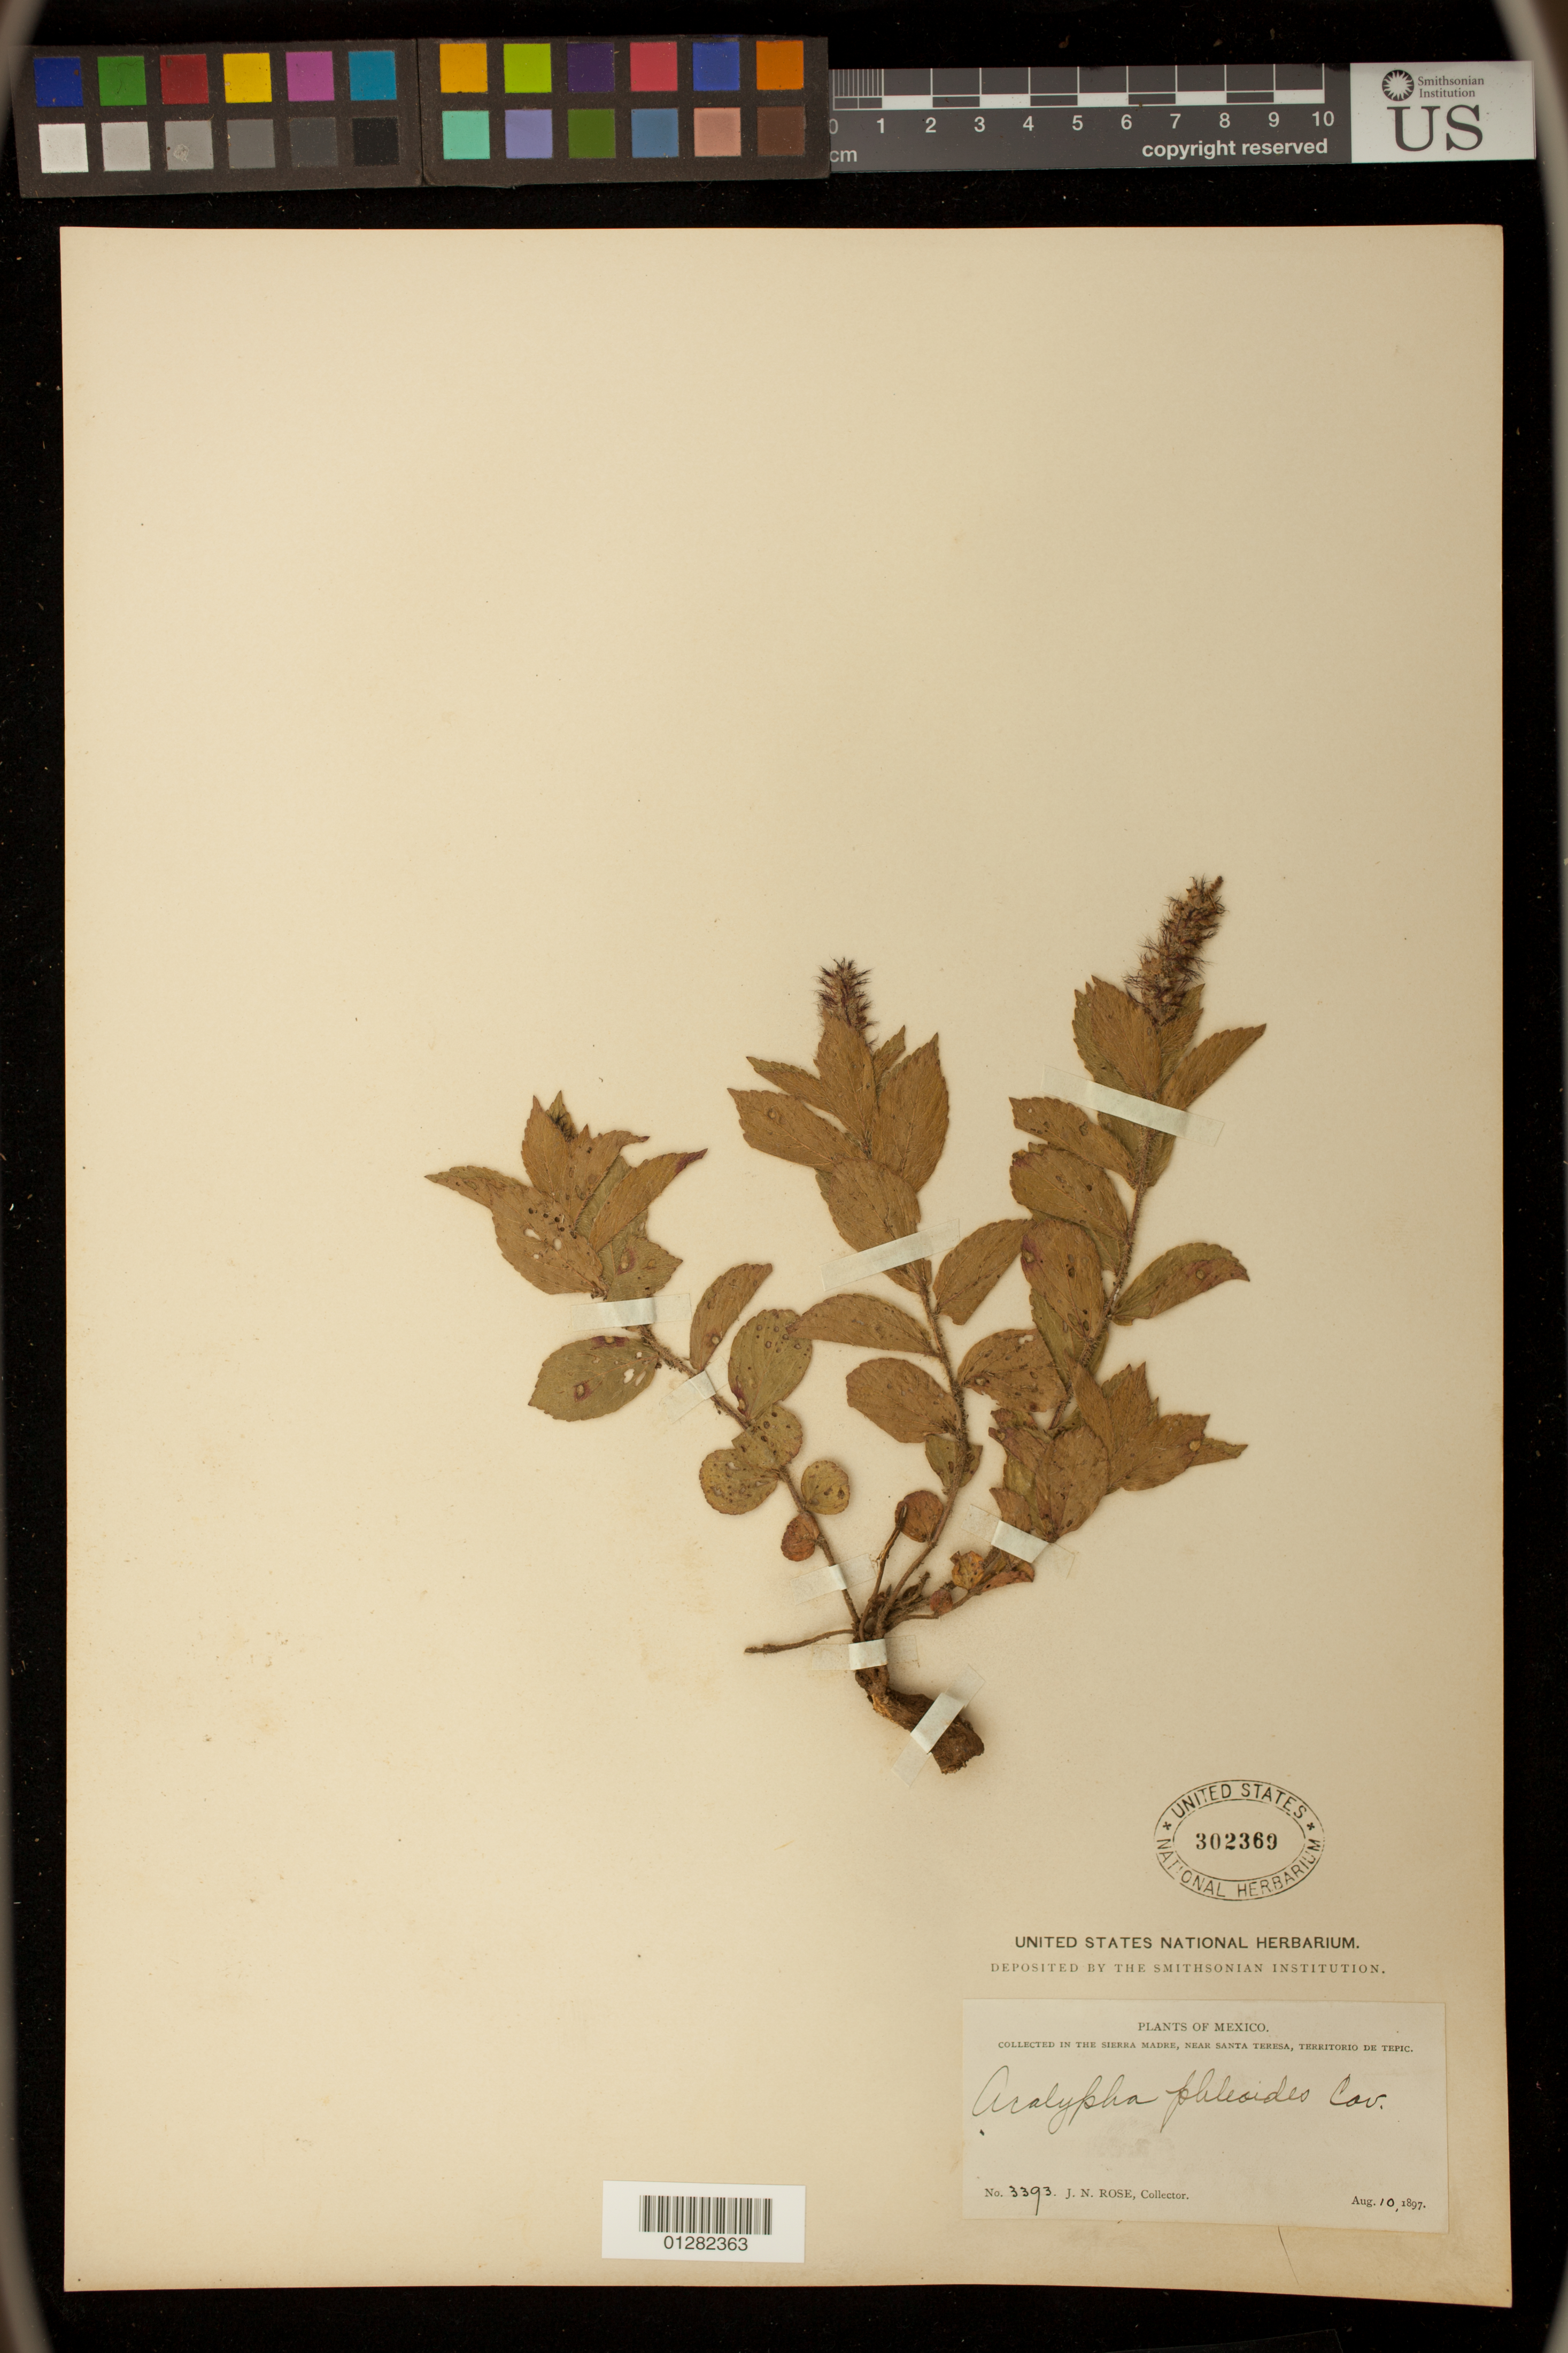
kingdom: Plantae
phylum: Tracheophyta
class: Magnoliopsida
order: Malpighiales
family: Euphorbiaceae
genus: Acalypha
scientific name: Acalypha phleoides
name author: Cav.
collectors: E. W. Nelson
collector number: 3393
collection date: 1897-08-10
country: Mexico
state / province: Nayarit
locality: In the Sierra Madre, Near Santa Teresa, Territorio de Tepic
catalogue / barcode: US 302369